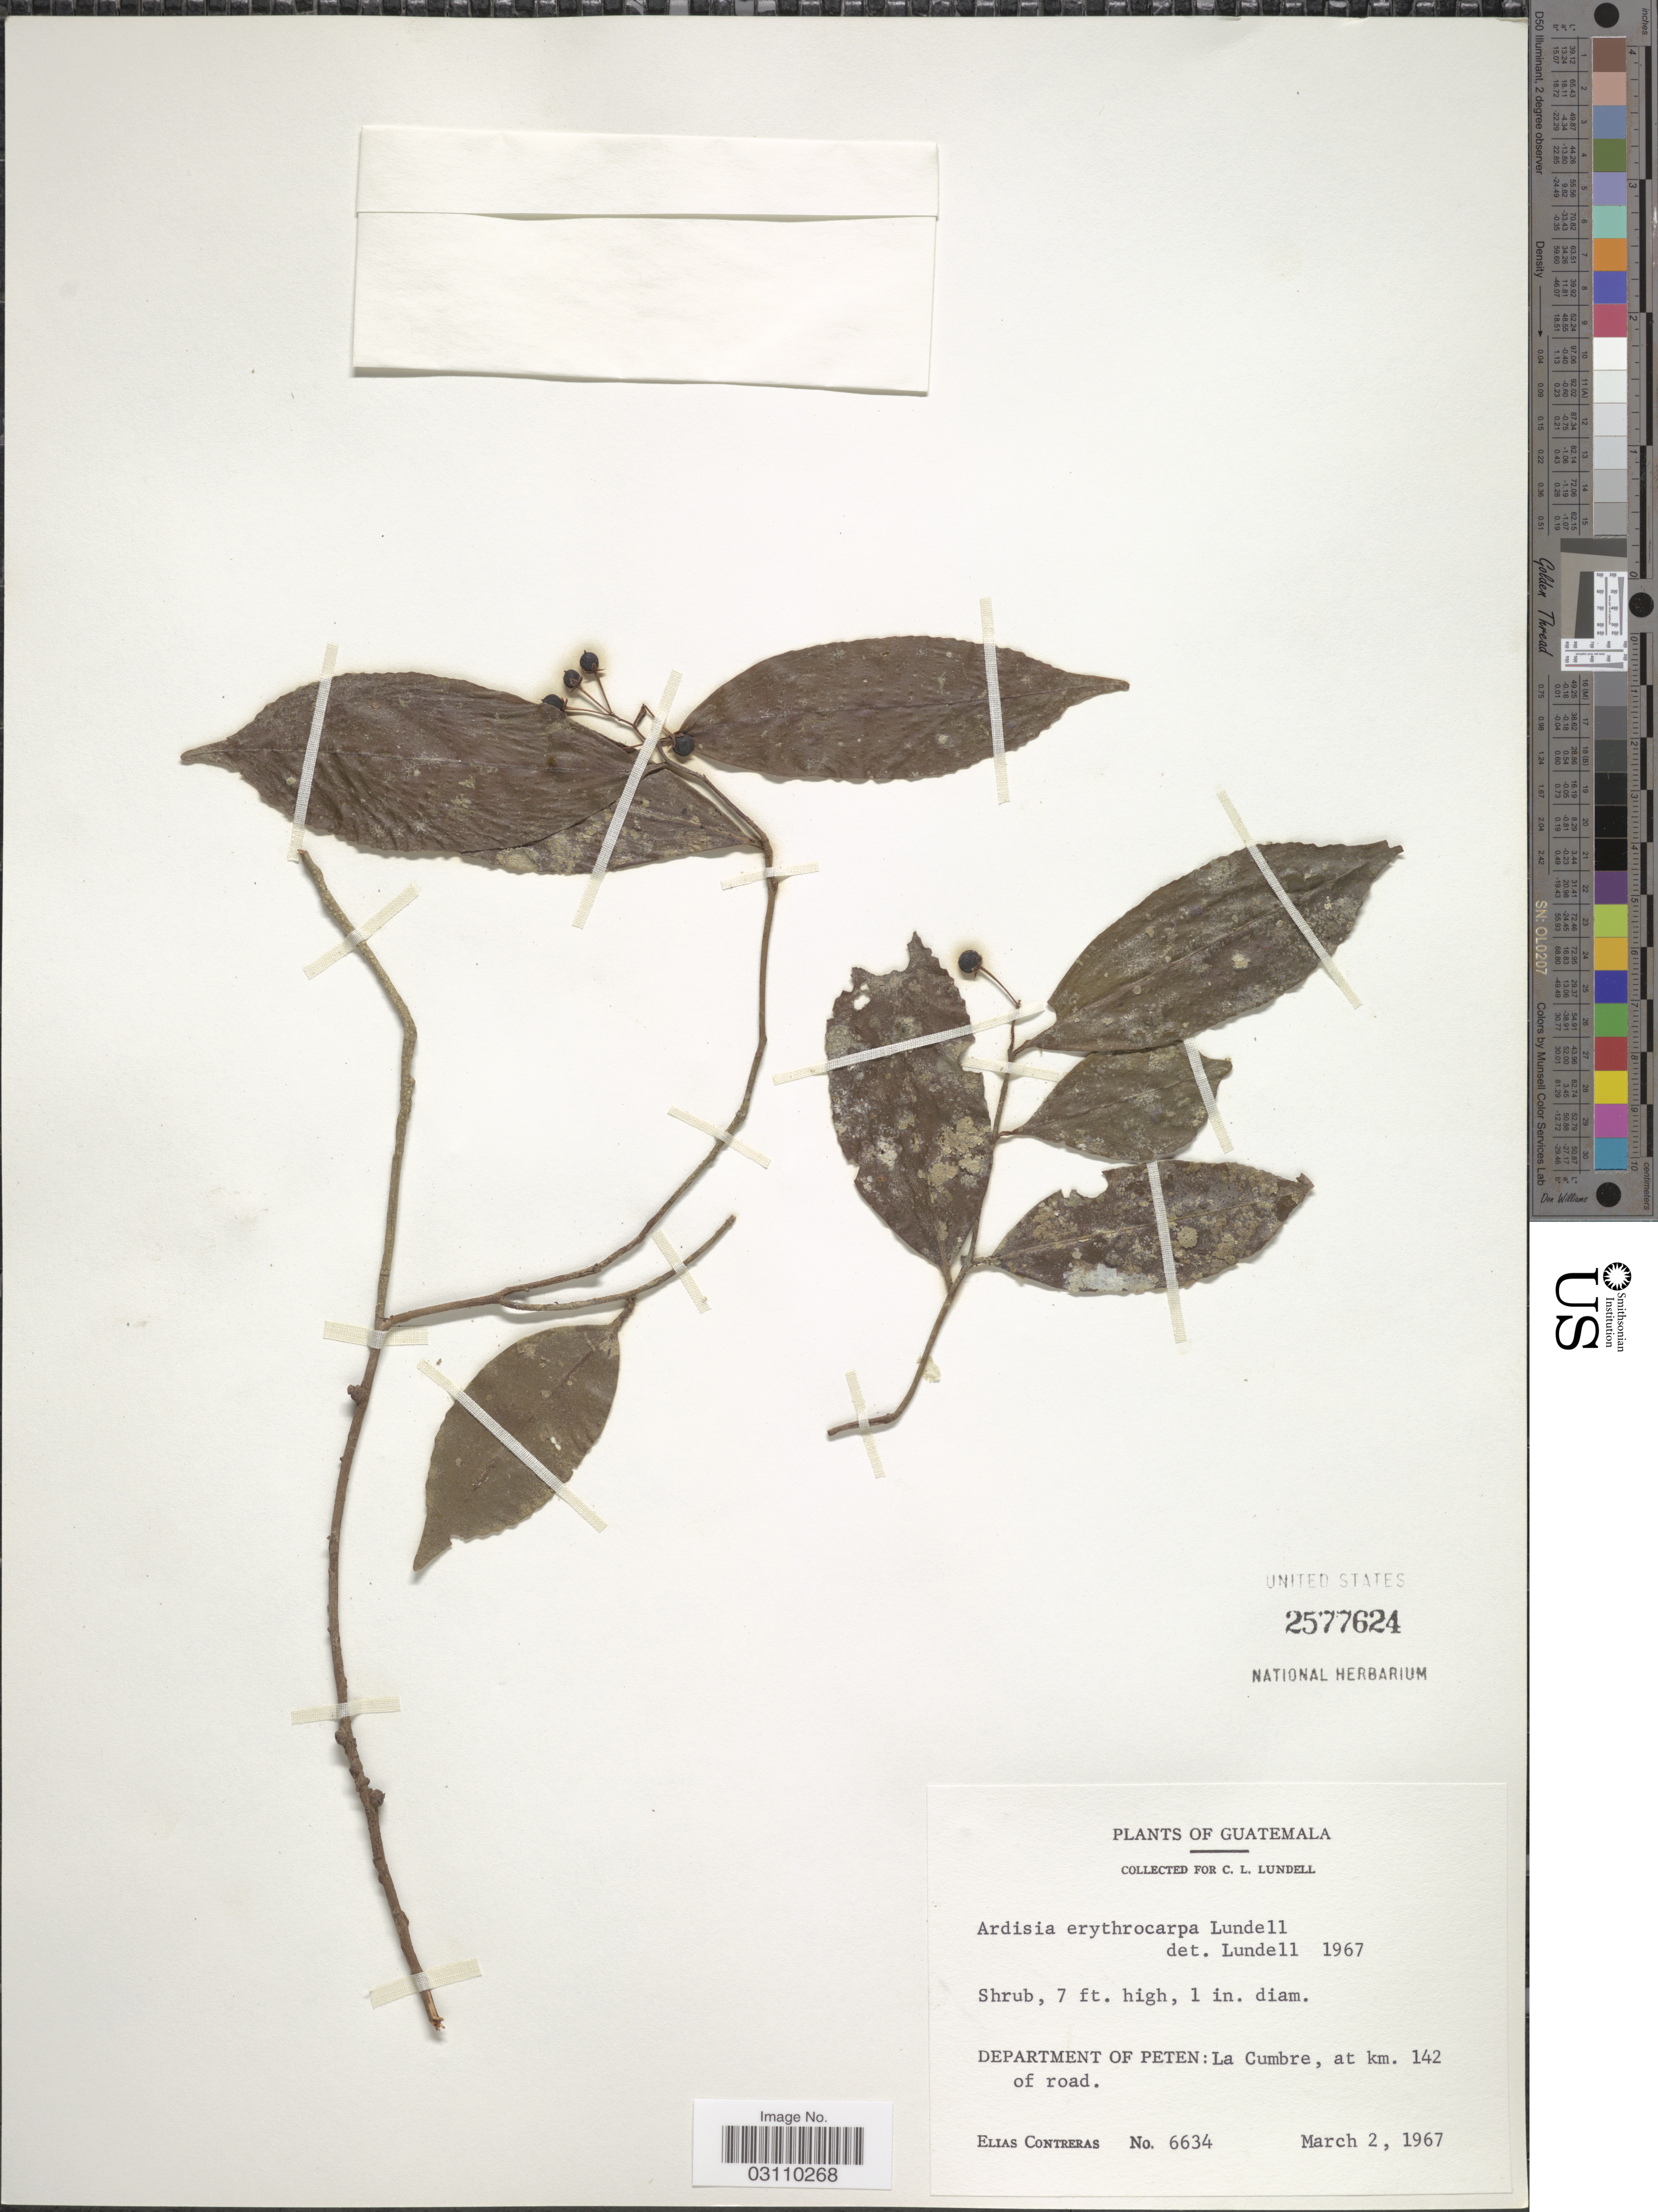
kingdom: Plantae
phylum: Tracheophyta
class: Magnoliopsida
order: Ericales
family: Primulaceae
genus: Ardisia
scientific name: Ardisia erythrocarpa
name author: Lundell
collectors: E. Contreras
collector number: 6634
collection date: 1967-03-02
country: Guatemala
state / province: El Petén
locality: Department of Peten: La Cumbre, at km. 142 of road.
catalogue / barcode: US 2577624